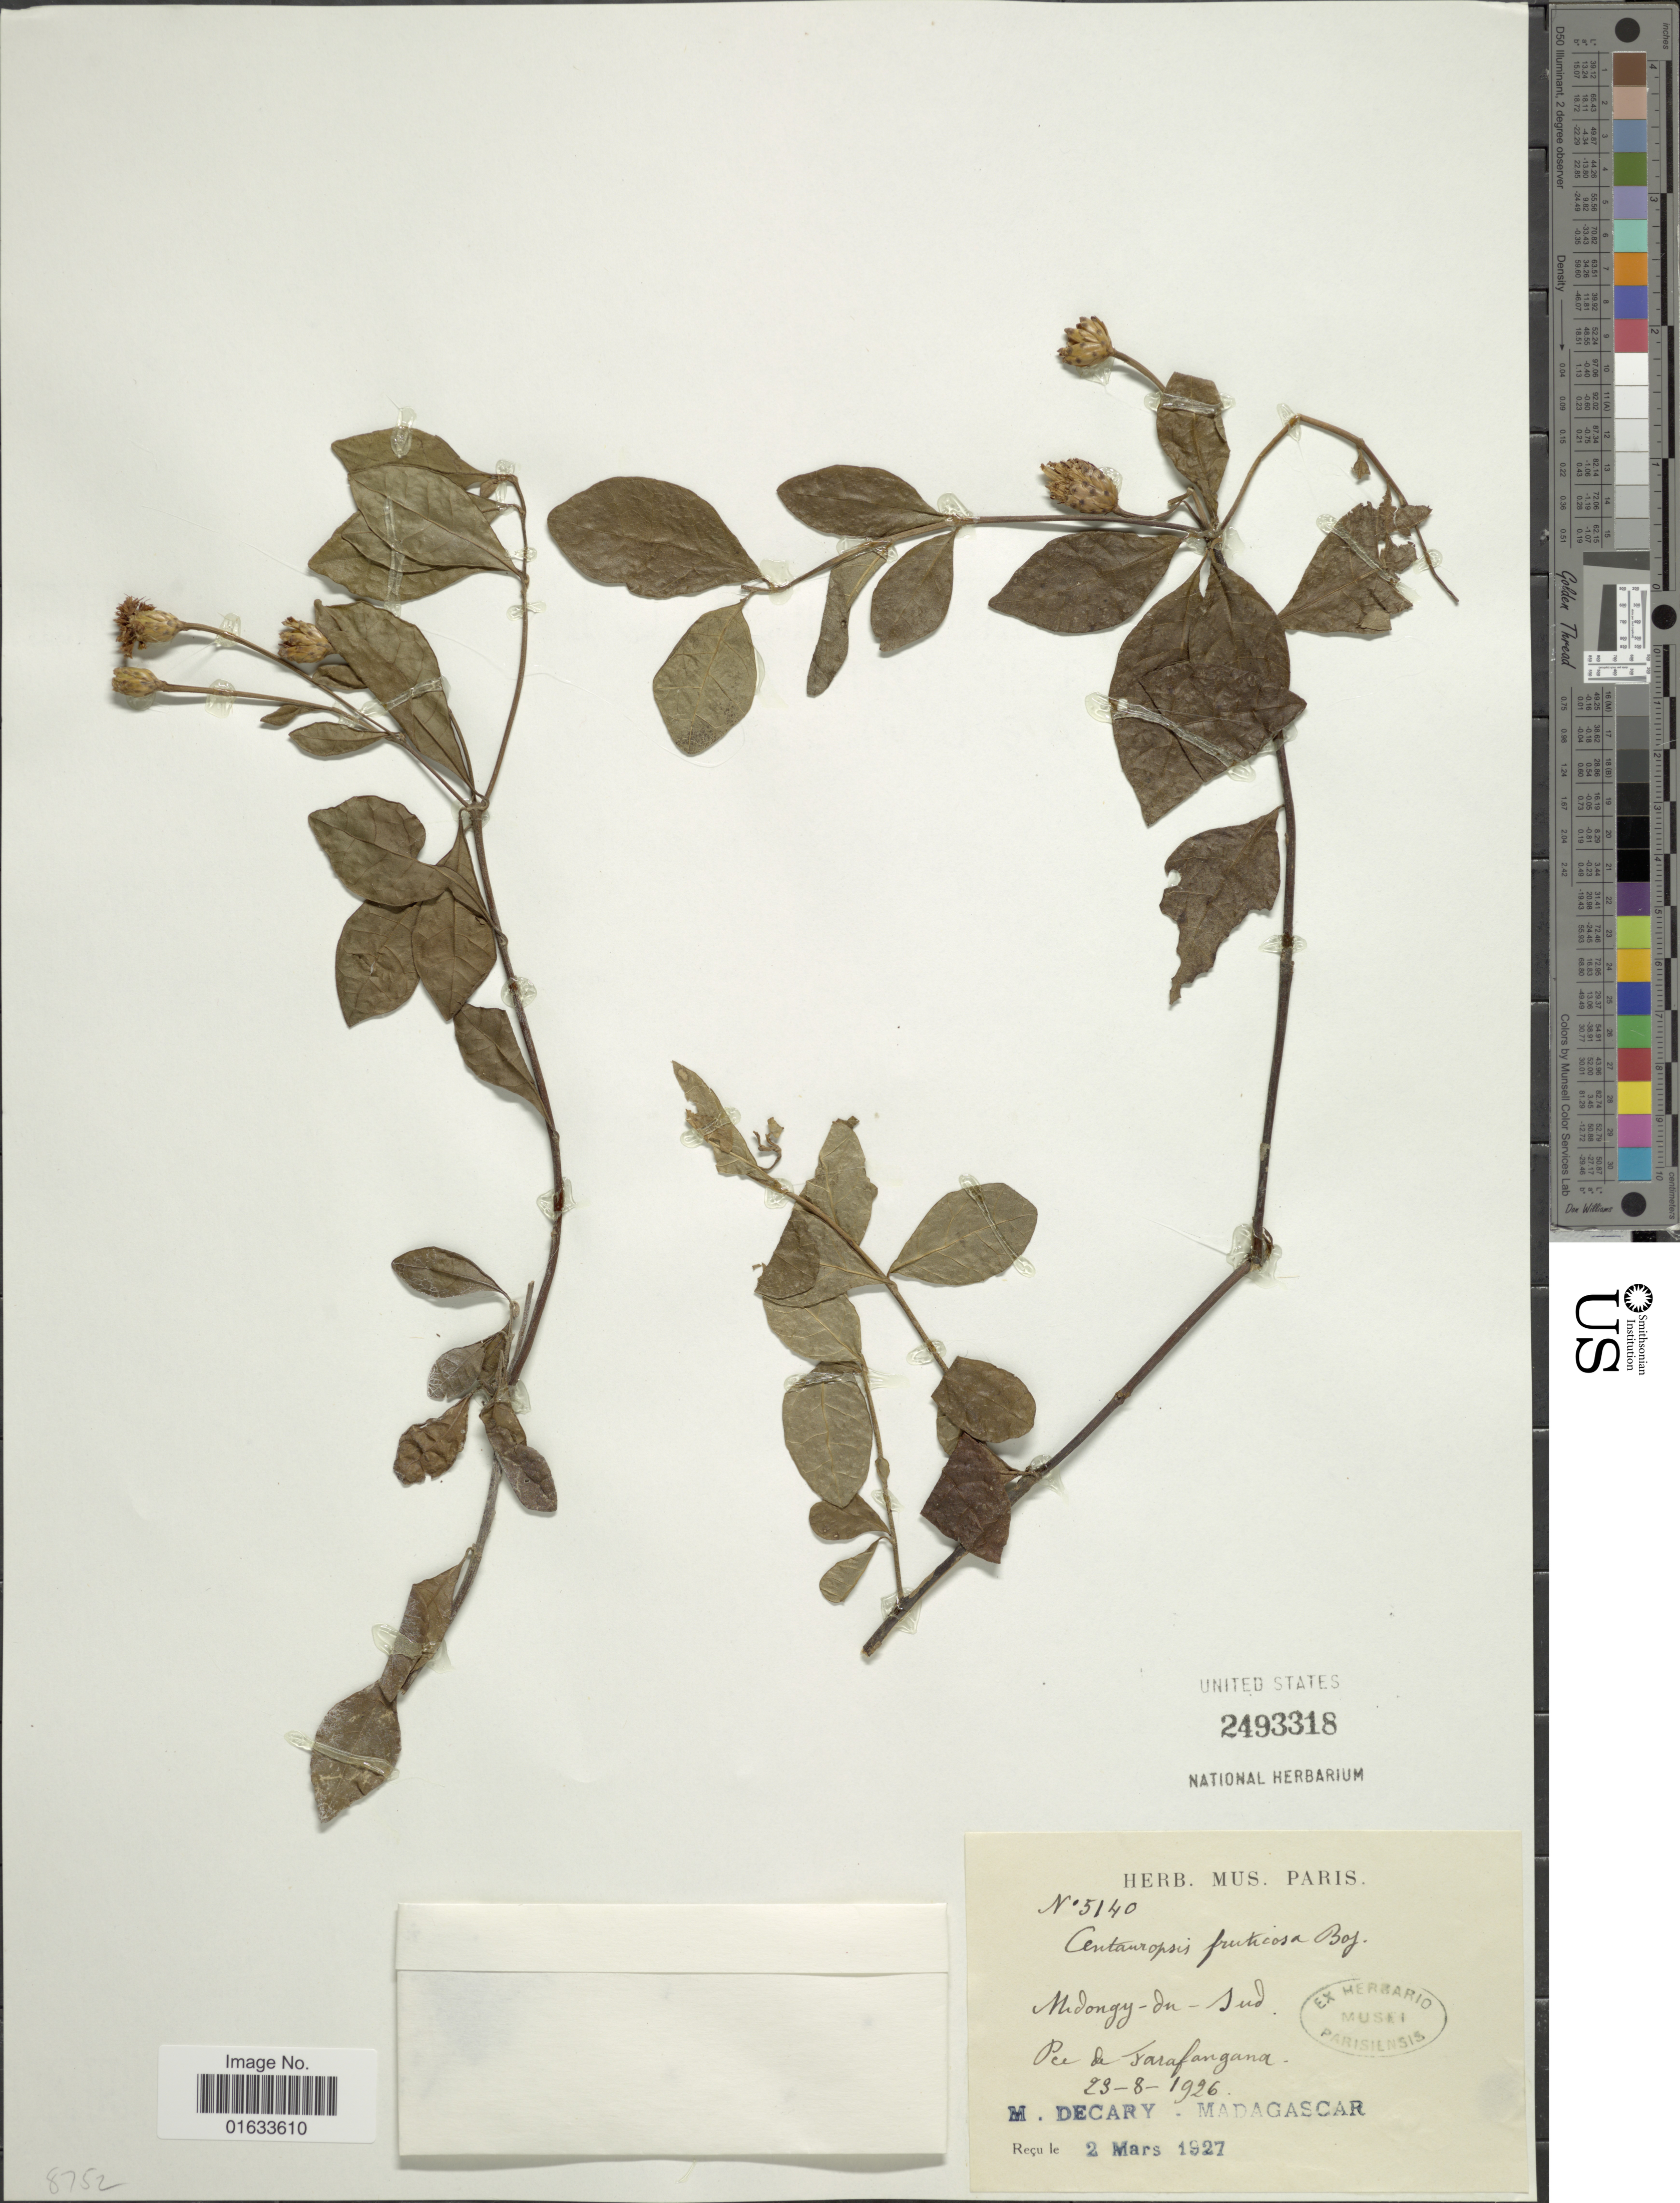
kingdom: Plantae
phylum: Tracheophyta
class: Magnoliopsida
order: Asterales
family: Asteraceae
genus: Centauropsis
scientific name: Centauropsis fruticosa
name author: Bojer in DC.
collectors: R. Decary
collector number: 5140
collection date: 1926-08-23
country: Madagascar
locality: Midongy-du - Sud. Pie de Farafangana.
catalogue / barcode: US 2493318